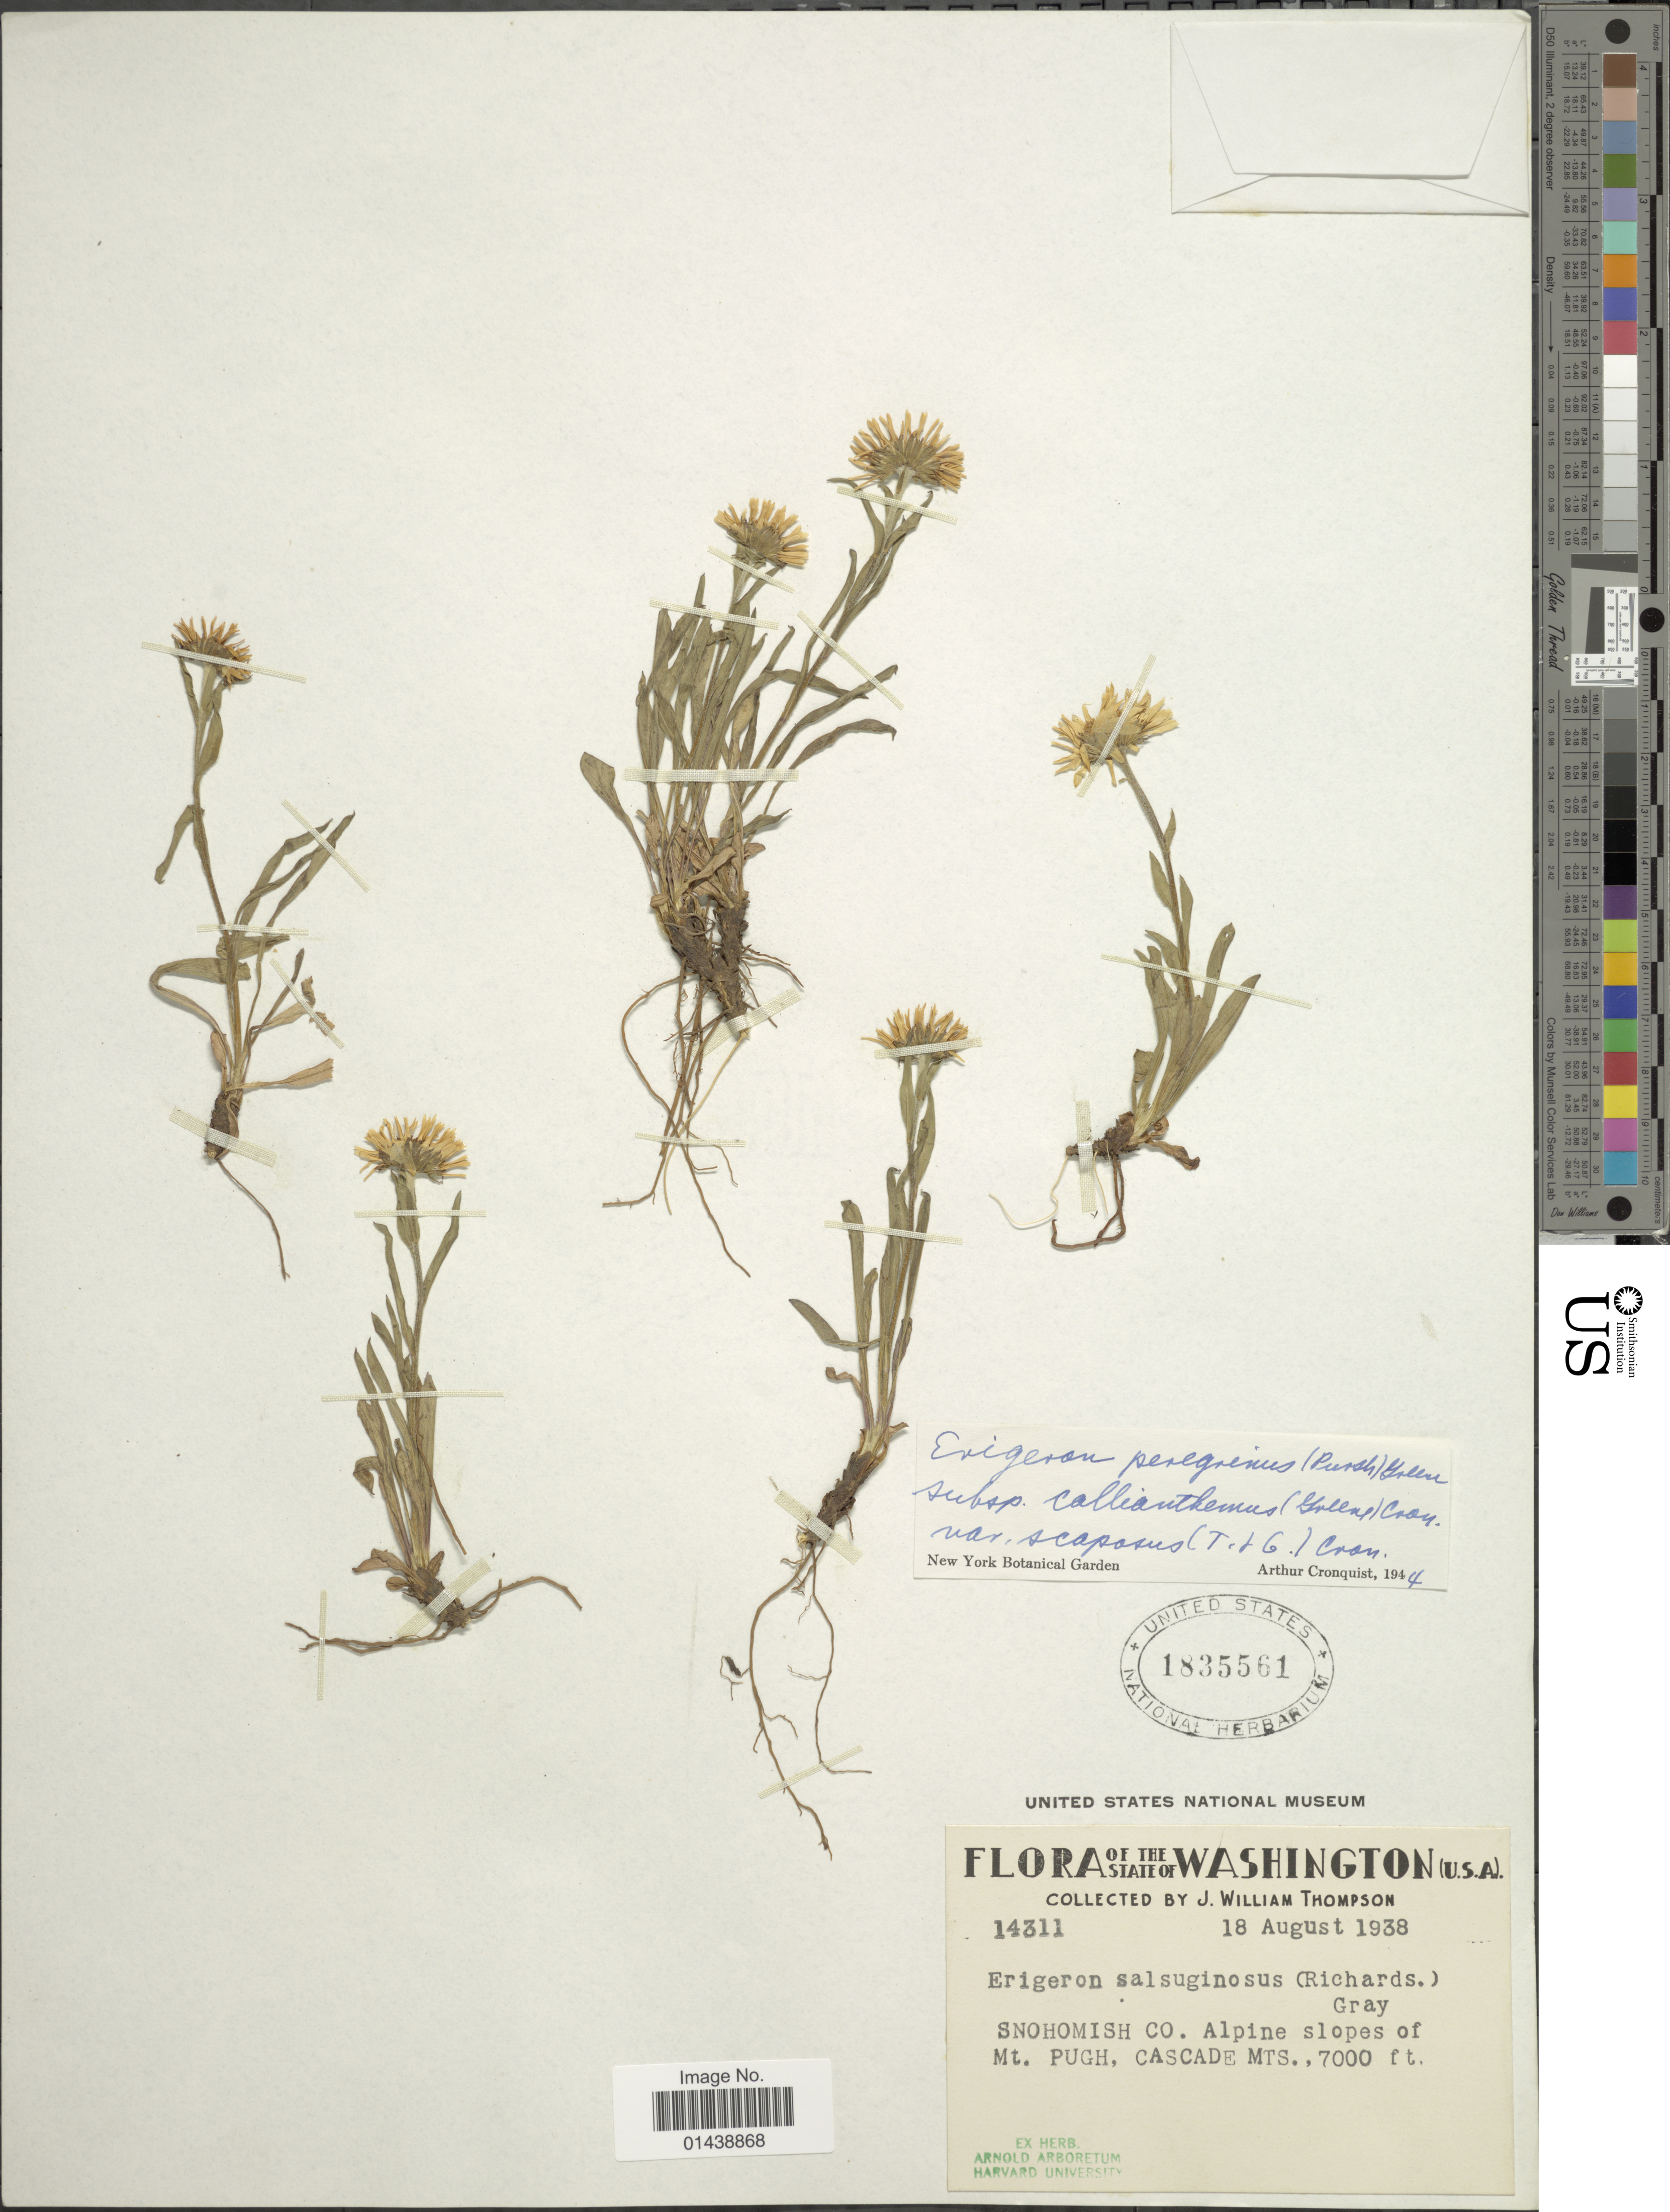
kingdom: Plantae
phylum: Tracheophyta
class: Magnoliopsida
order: Asterales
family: Asteraceae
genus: Erigeron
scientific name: Erigeron peregrinus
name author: (Banks ex Pursh) Greene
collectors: J. W. Thompson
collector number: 14311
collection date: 1938-08-18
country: United States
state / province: Washington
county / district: Snohomish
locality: Snohomish Co. Alpine slopes of Mt. Pugh, Cascade Mts.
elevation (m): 2134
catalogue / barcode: US 1835561